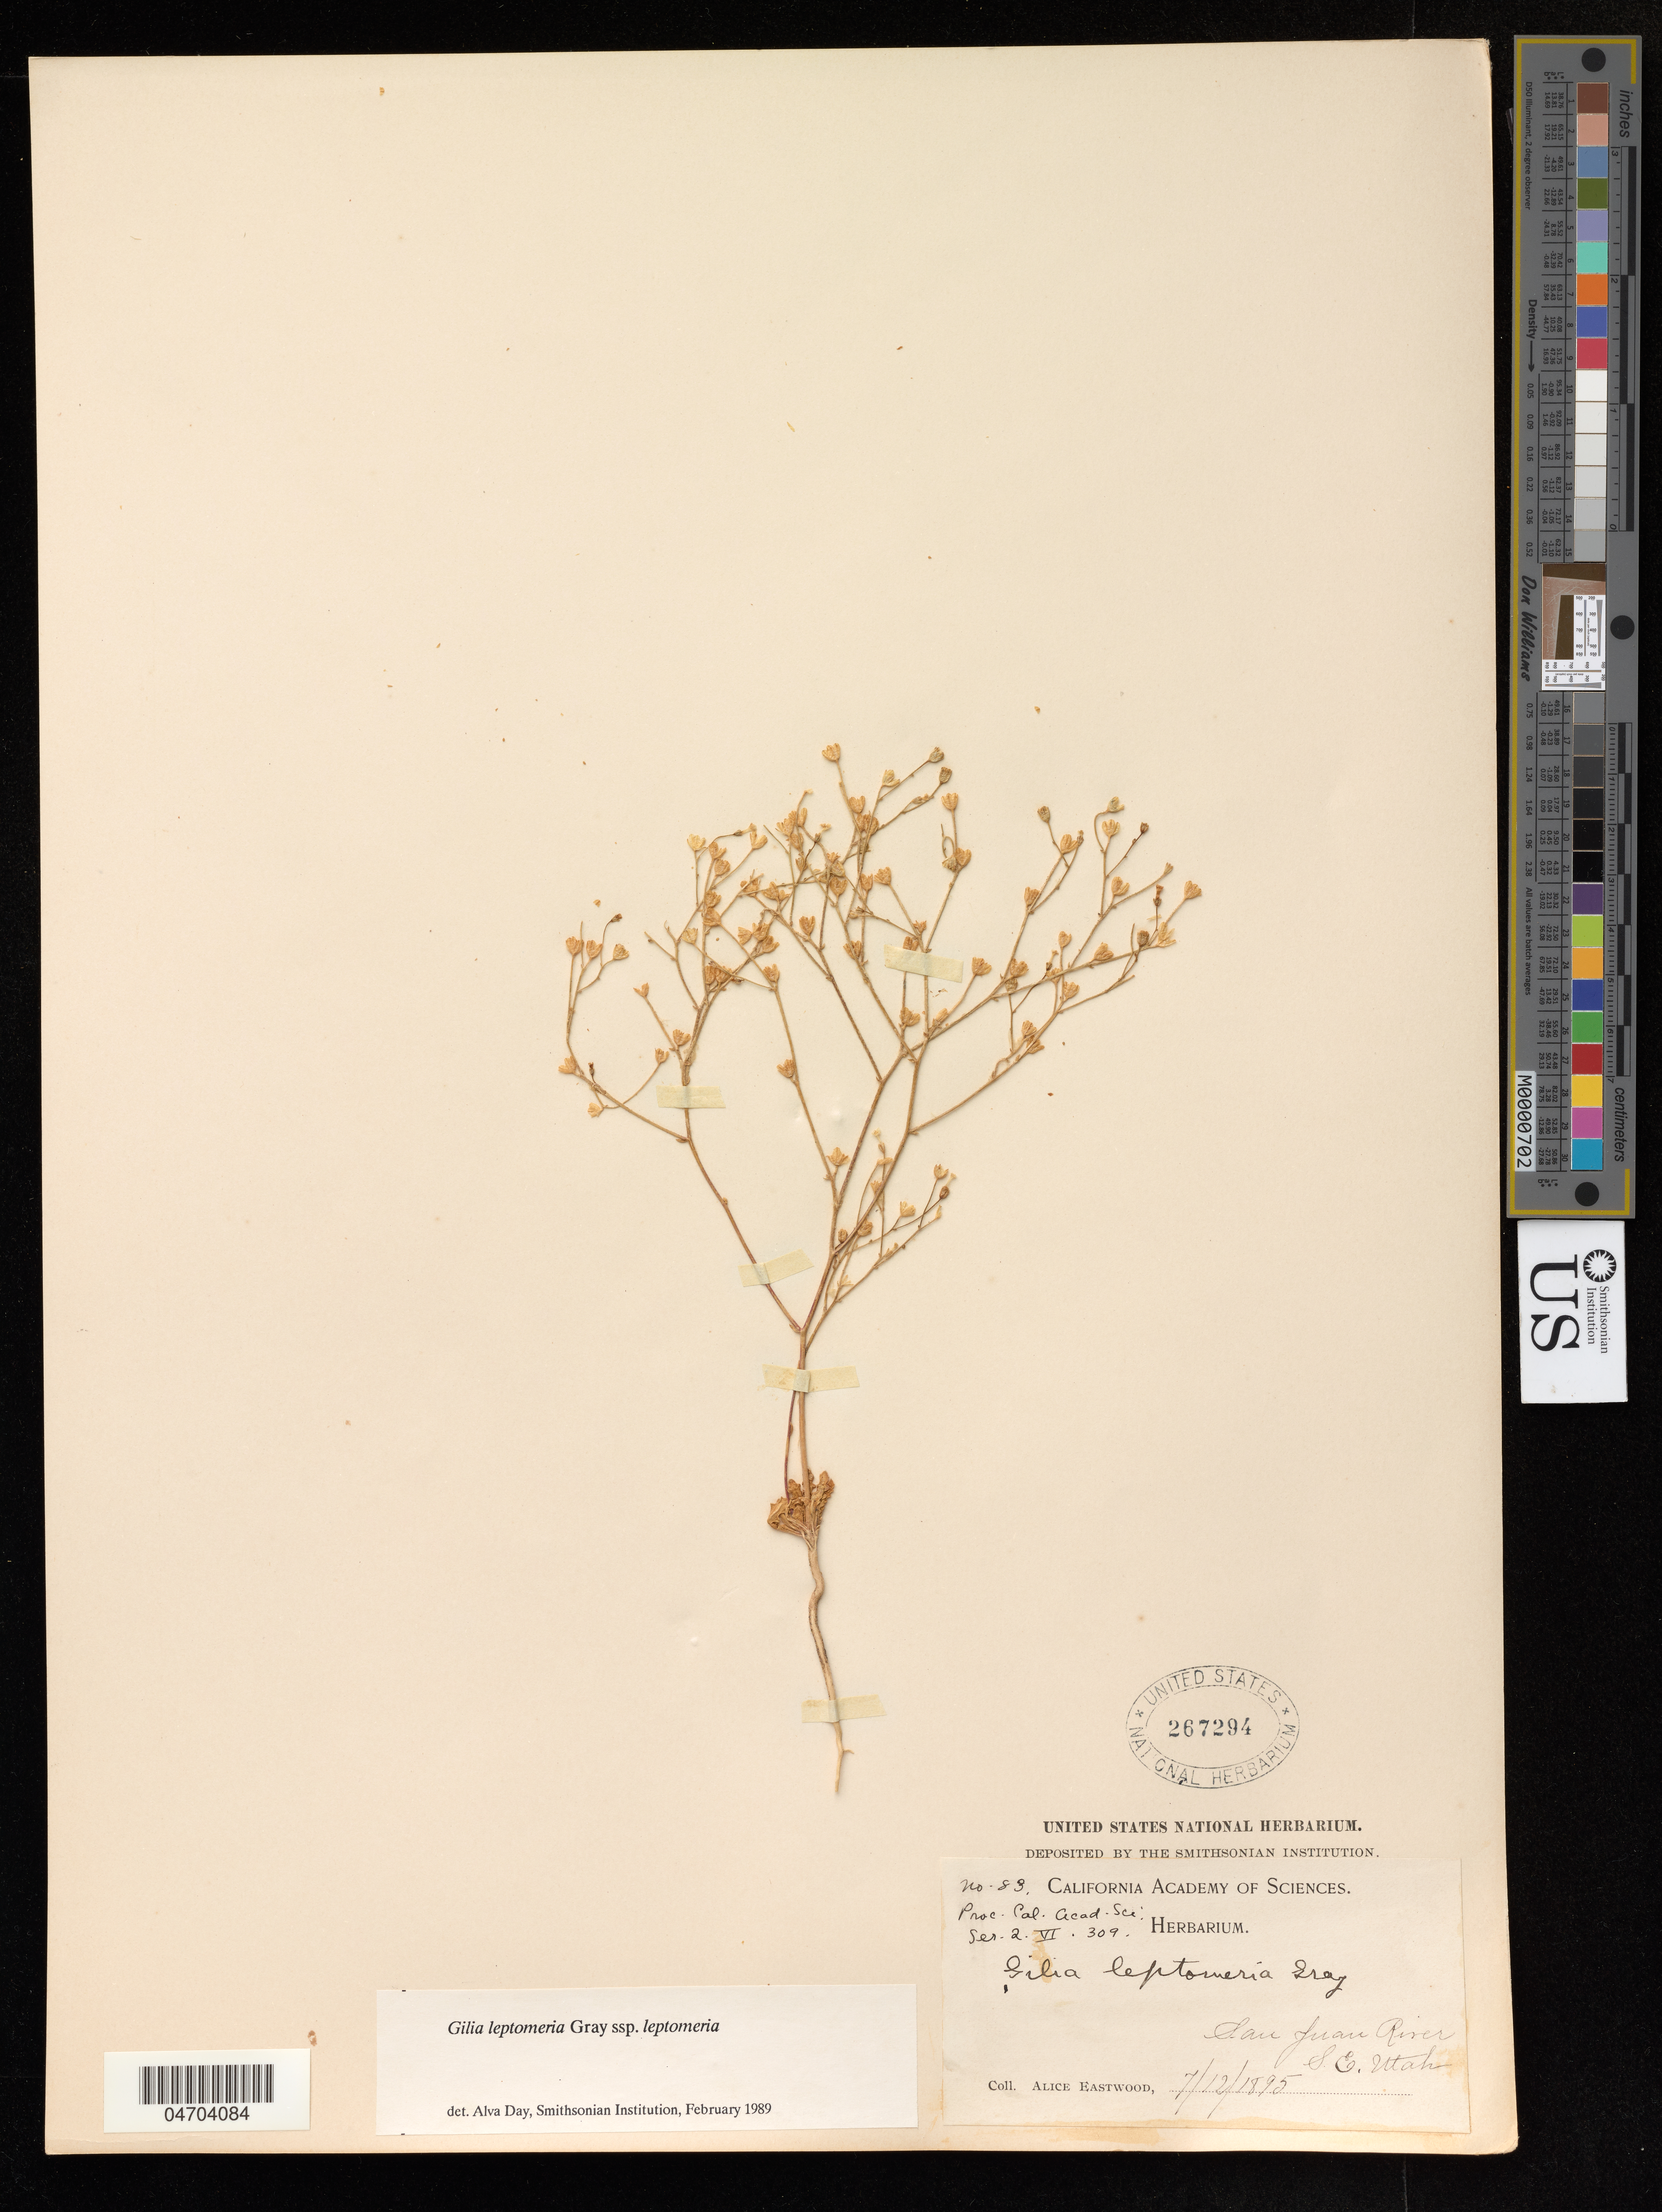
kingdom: Plantae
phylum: Tracheophyta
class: Magnoliopsida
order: Ericales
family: Polemoniaceae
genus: Aliciella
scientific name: Aliciella leptomeria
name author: (A. Gray) J.M. Porter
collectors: A. Eastwood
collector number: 83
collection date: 1895-12-07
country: United States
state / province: Utah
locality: San Juan River S.E. Utah.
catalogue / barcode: US 267294